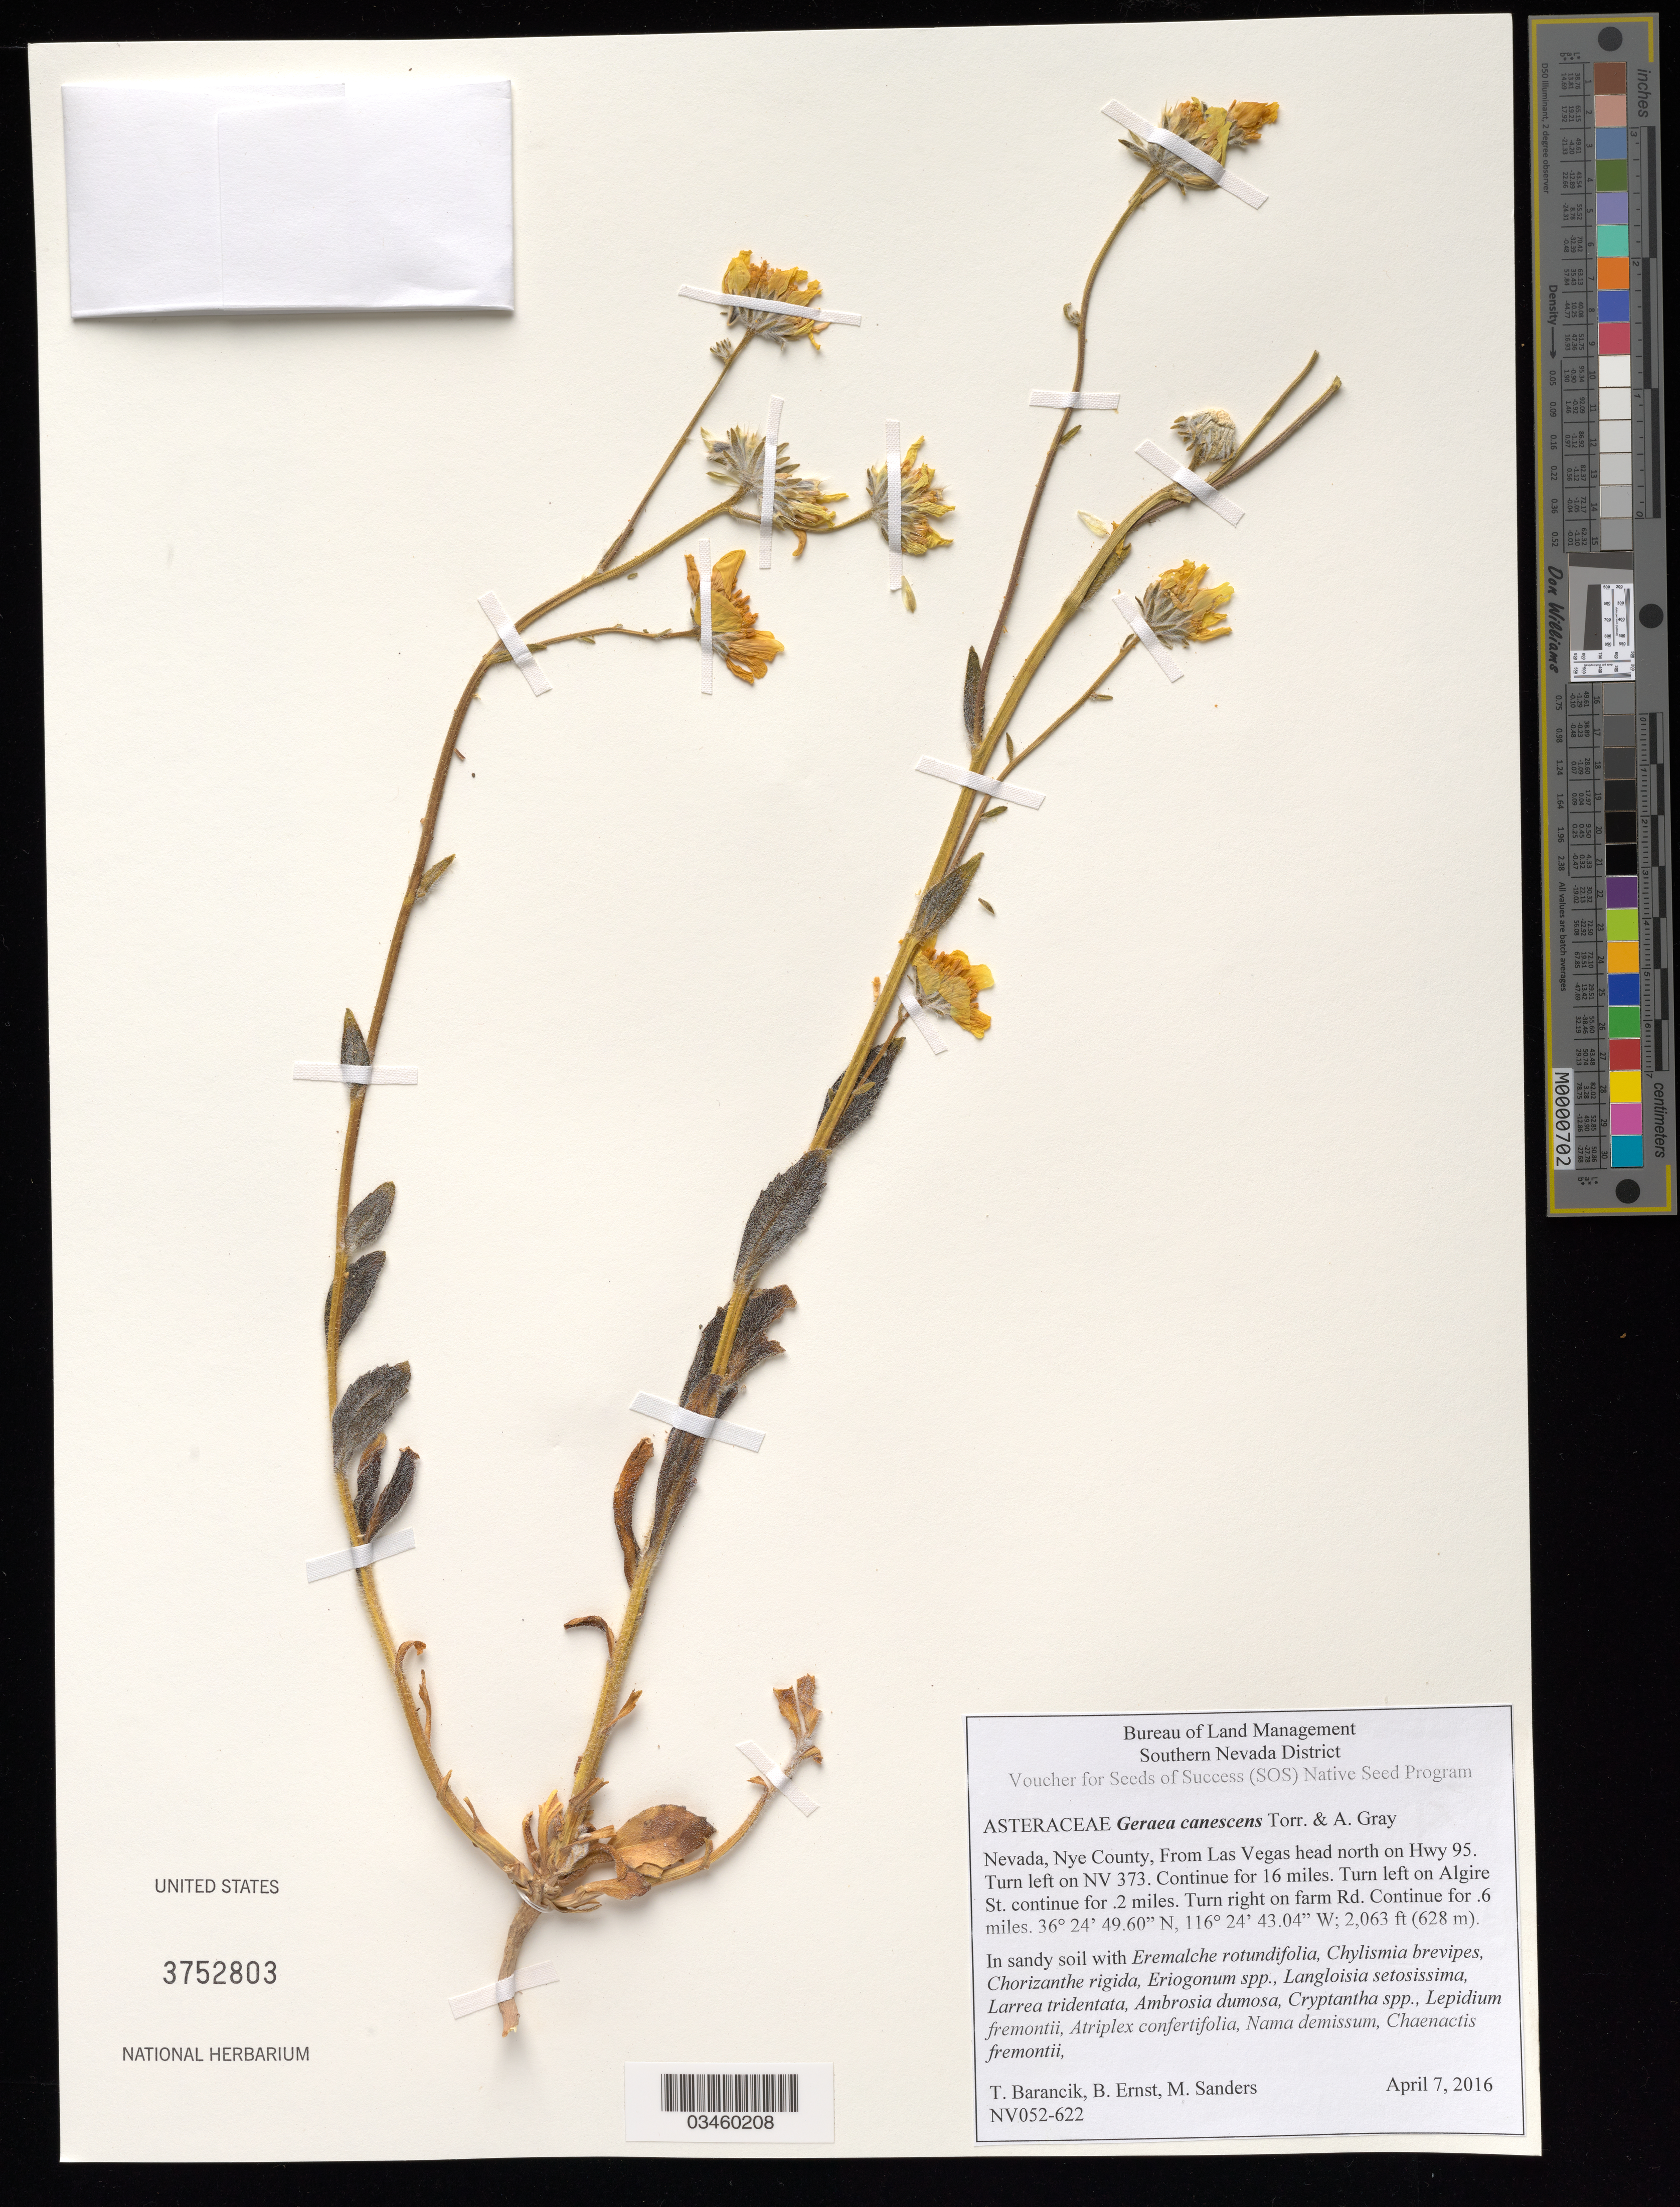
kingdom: Plantae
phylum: Tracheophyta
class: Magnoliopsida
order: Asterales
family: Asteraceae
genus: Geraea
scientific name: Geraea canescens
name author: Torr. & A. Gray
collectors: T. Barancik, B. Ernst & M. Sanders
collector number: NV052-622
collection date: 2016-04-07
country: United States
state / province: Nevada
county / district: Nye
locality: Algire St.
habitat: In sandy soil. With Eriogonum sp., Ambrosia dumosa, Cryptantha sp., ect.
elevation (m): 628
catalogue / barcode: US 3752803